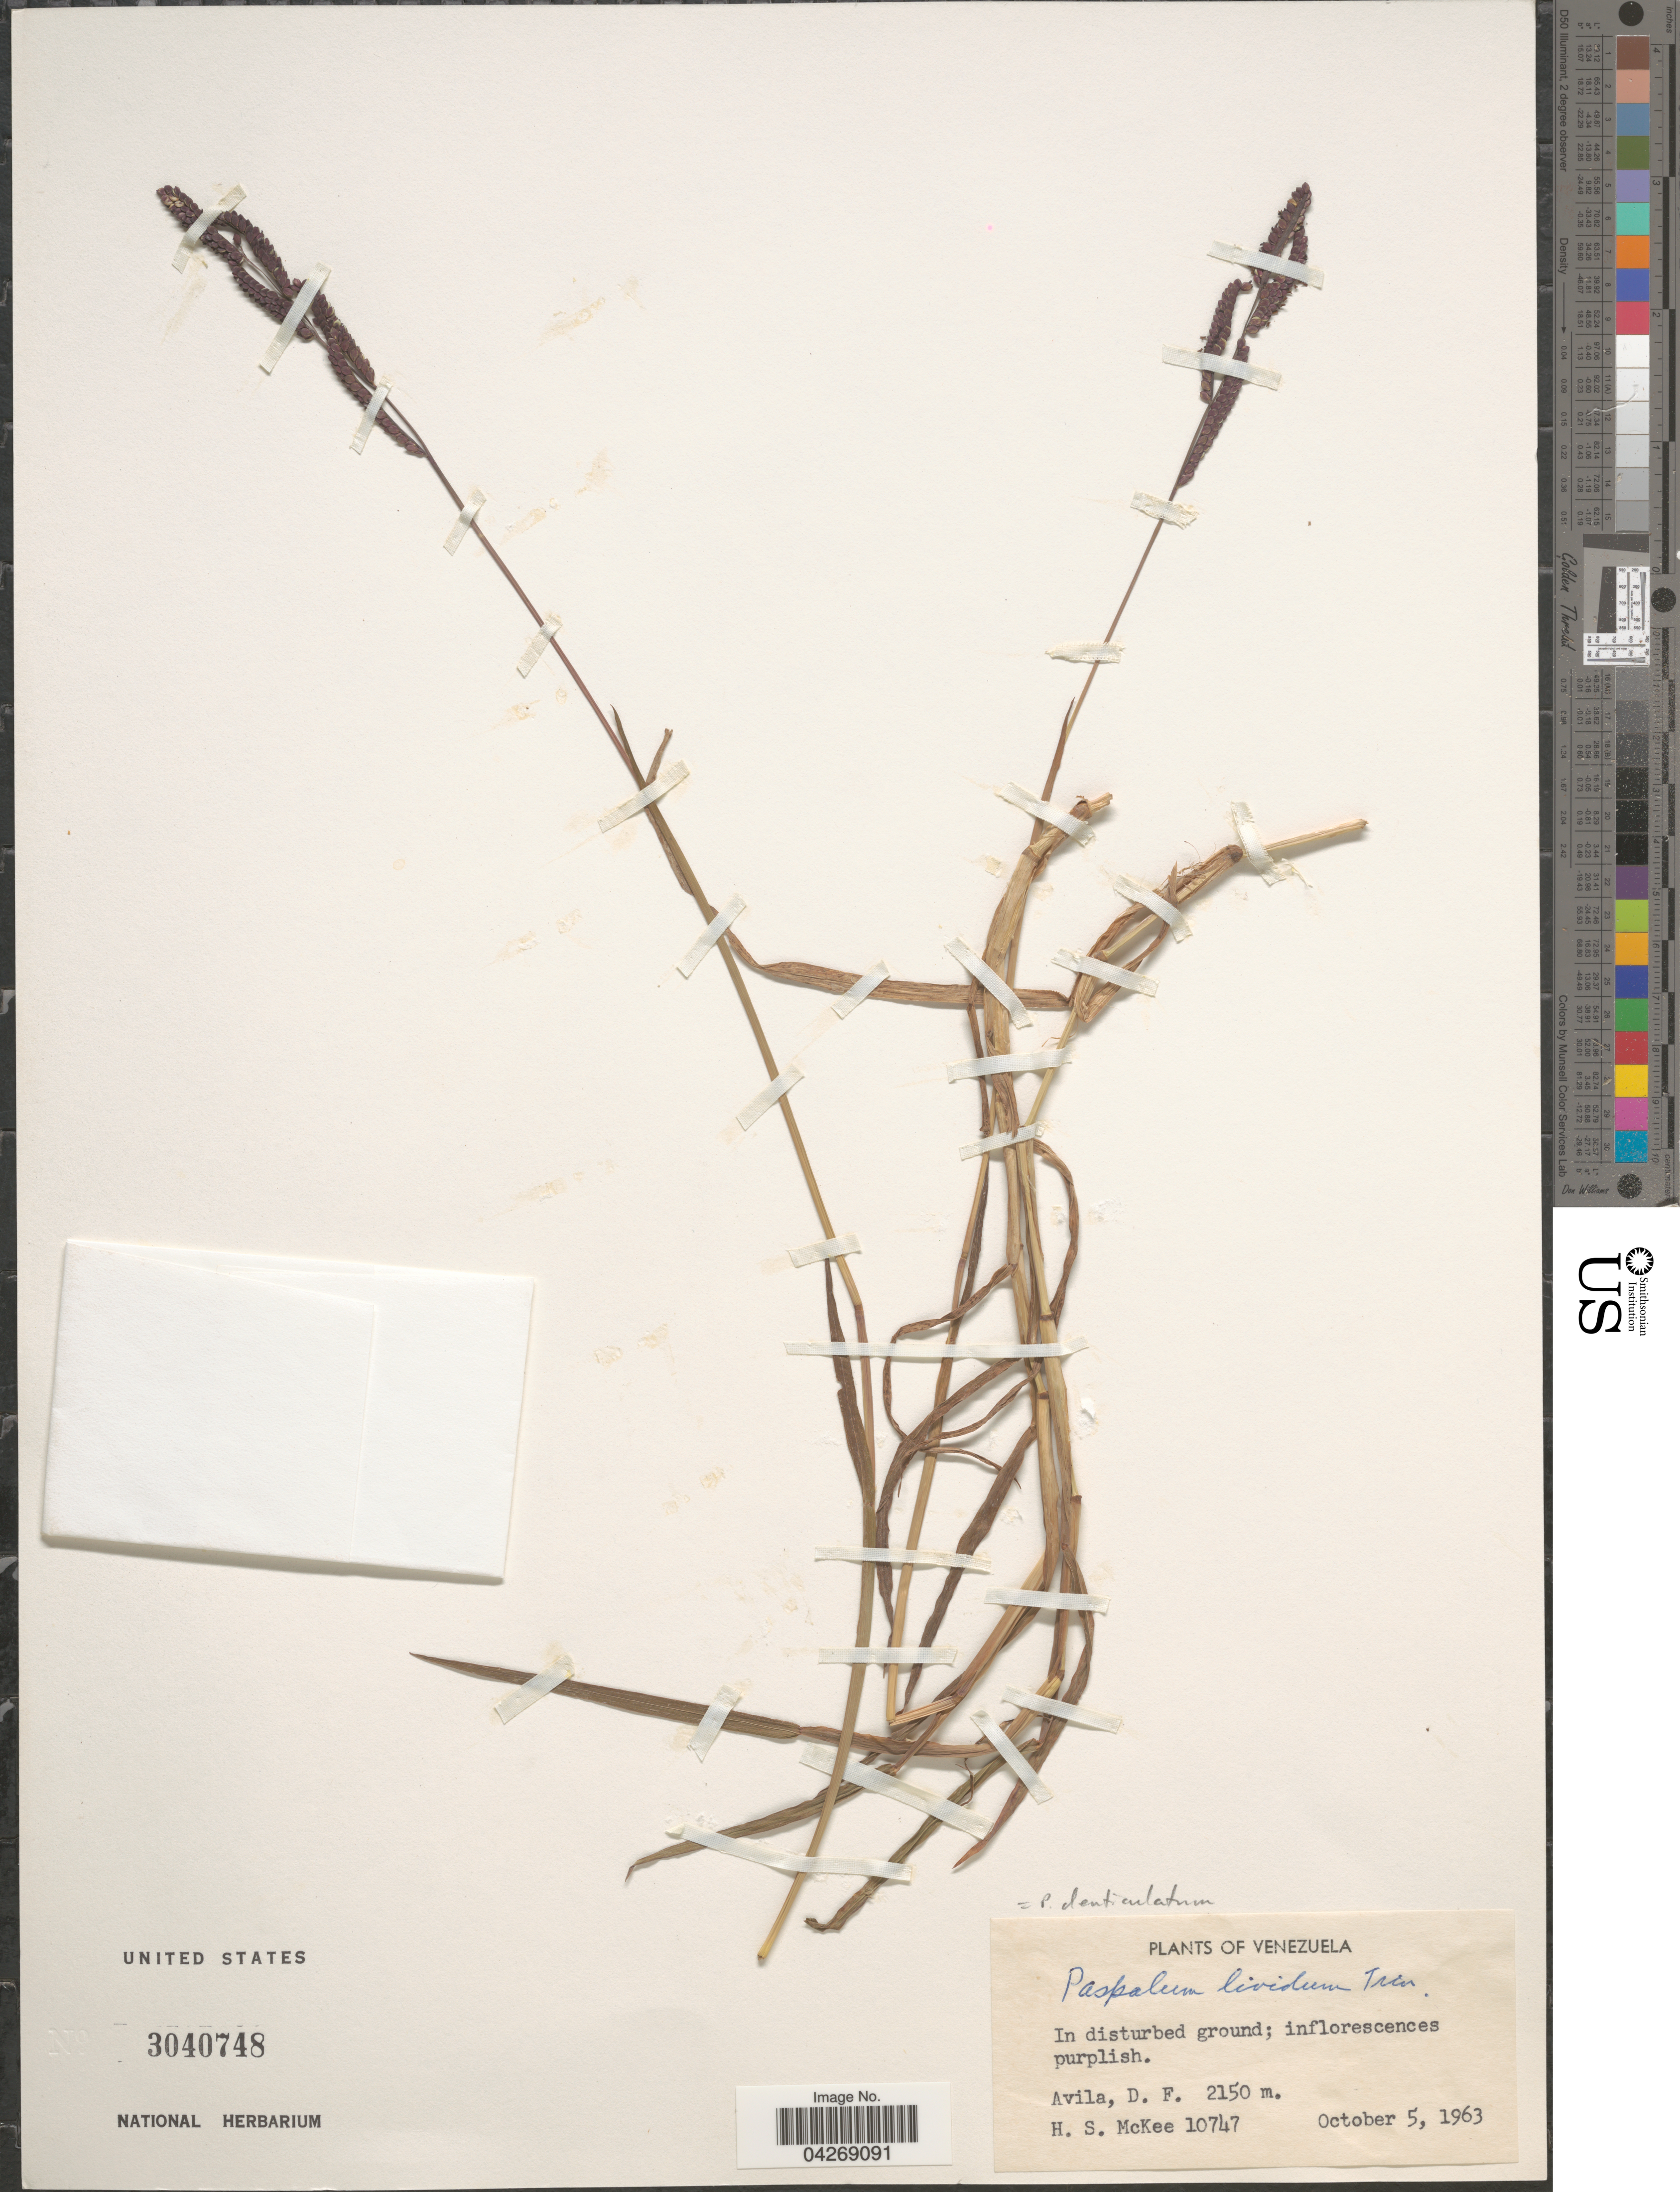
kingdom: Plantae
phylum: Tracheophyta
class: Liliopsida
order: Poales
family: Poaceae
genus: Paspalum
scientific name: Paspalum denticulatum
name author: Trin.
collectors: H. S. McKee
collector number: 10747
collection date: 1963-10-05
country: Venezuela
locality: Avila, D.F.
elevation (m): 2150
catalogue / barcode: US 3040748